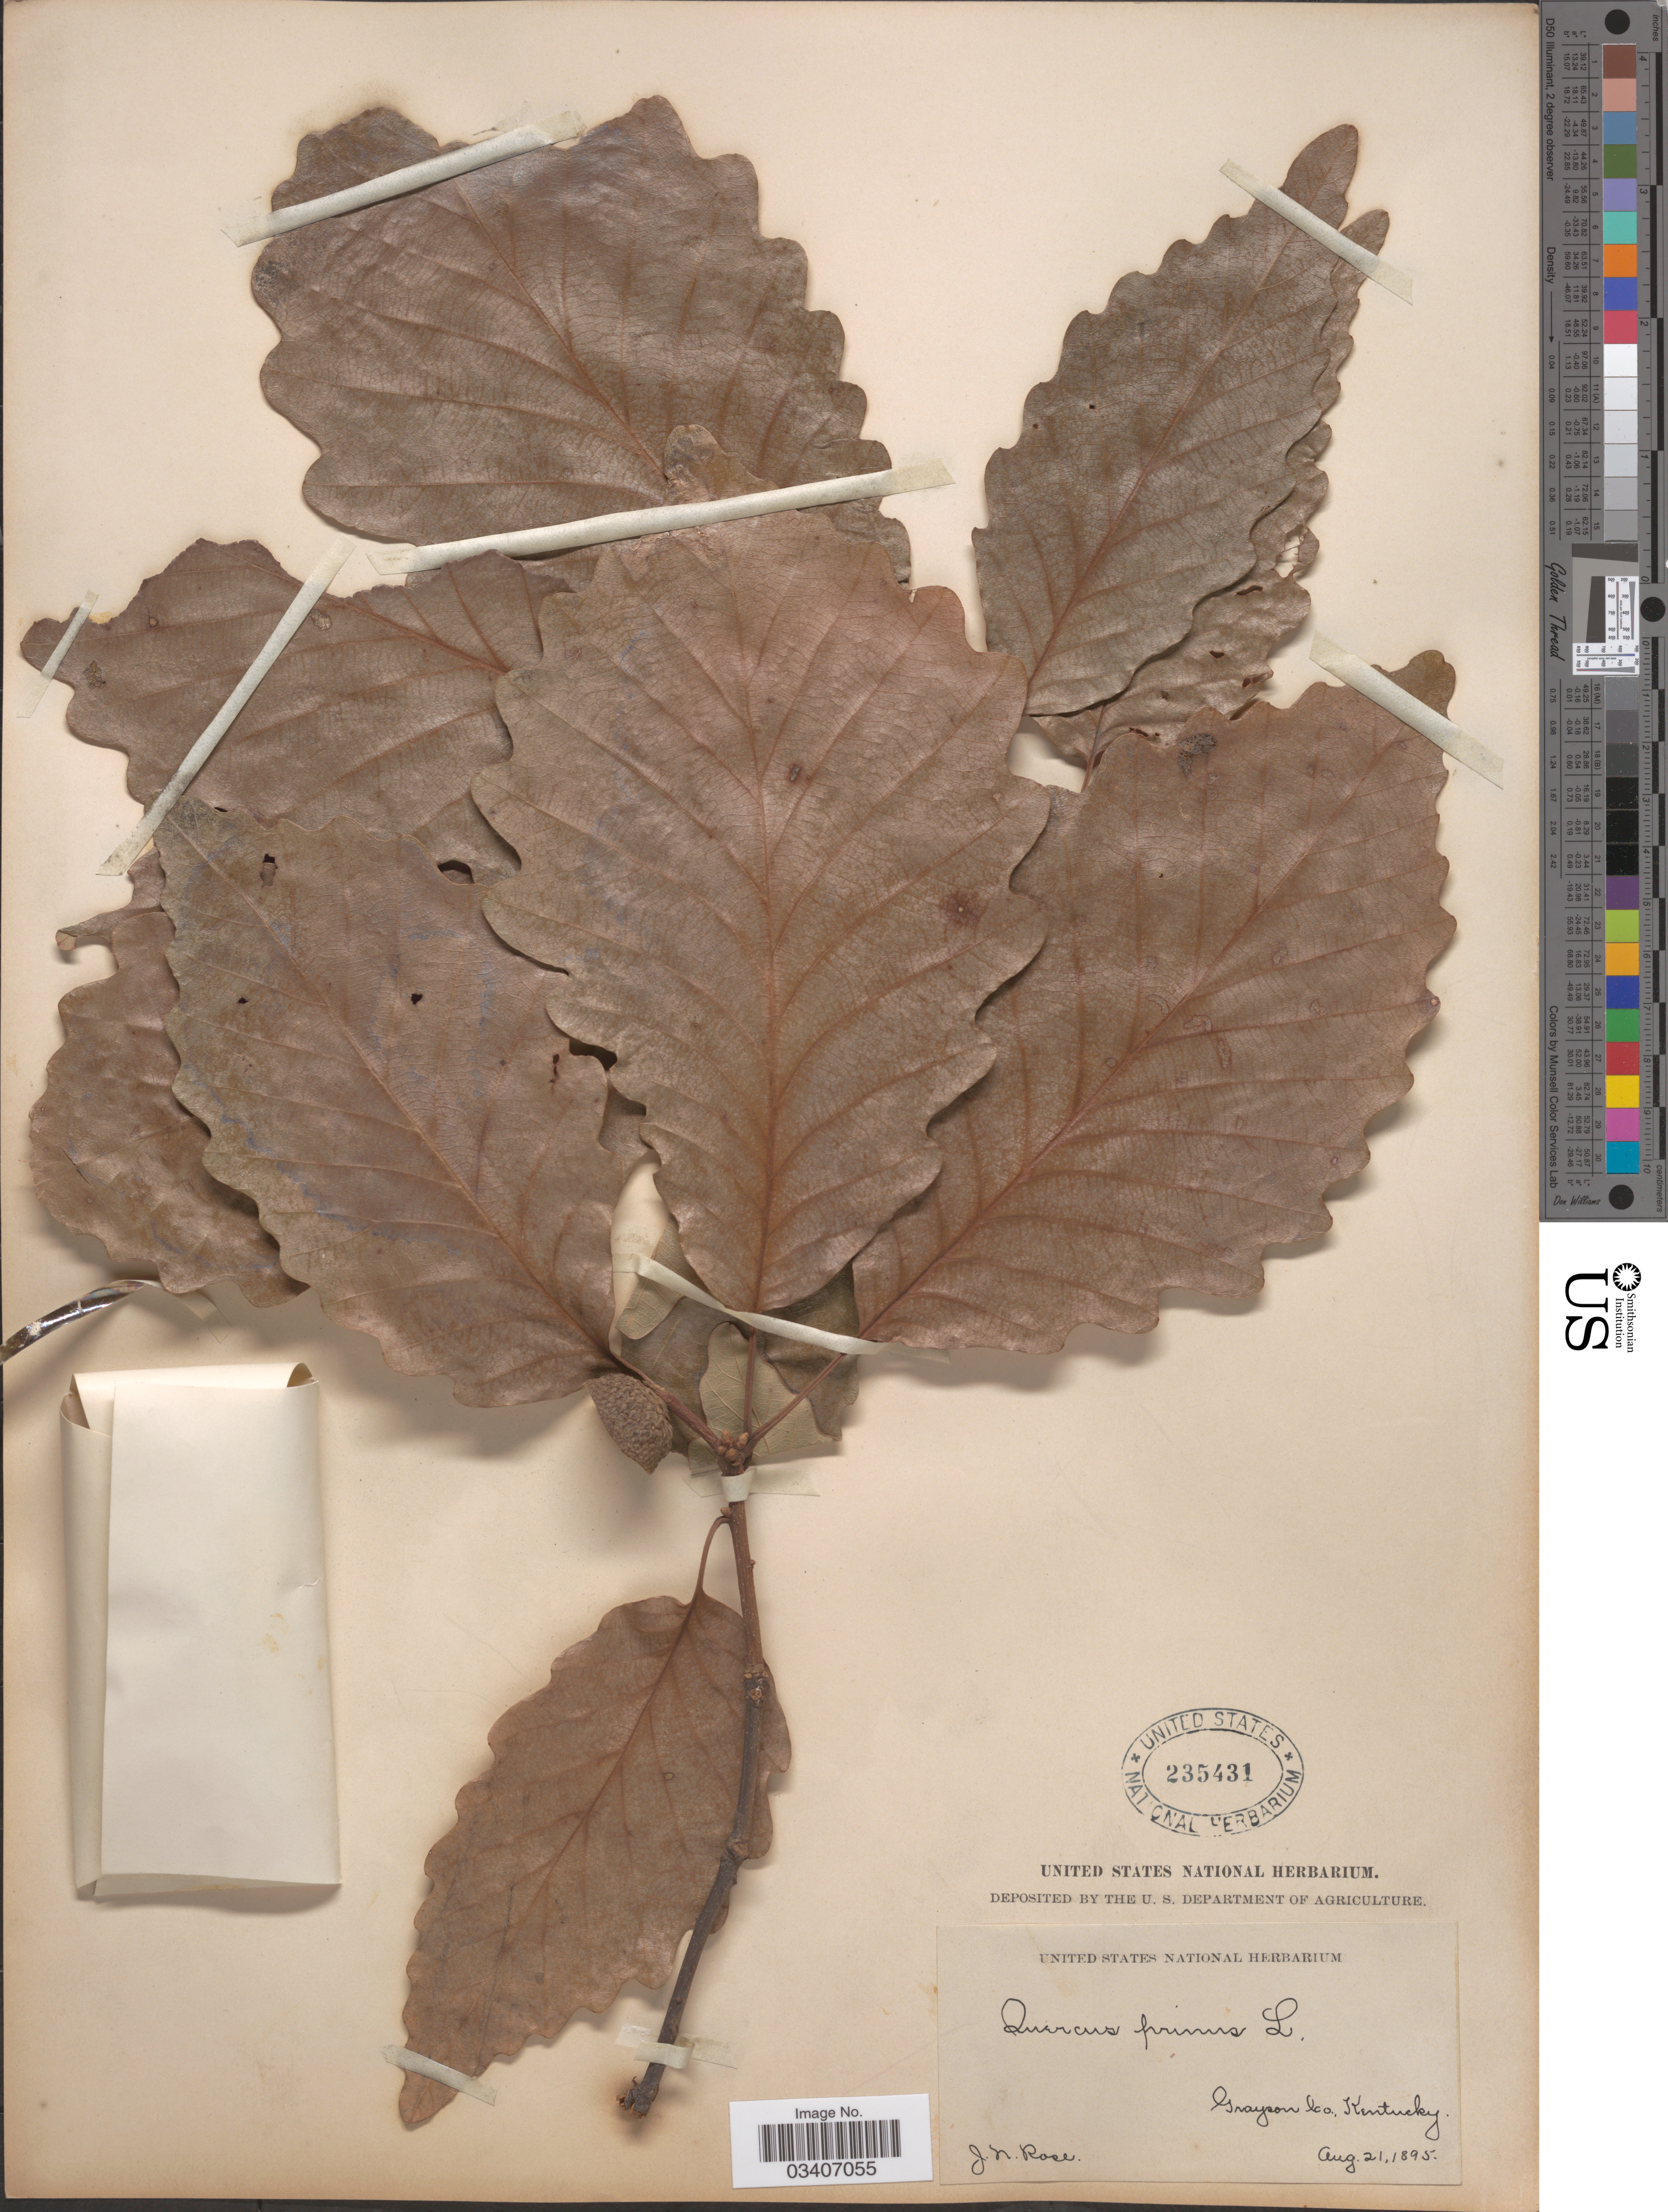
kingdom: Plantae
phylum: Tracheophyta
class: Magnoliopsida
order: Fagales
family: Fagaceae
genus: Quercus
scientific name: Quercus montana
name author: Willd.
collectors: J. N. Rose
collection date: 1895-08-21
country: United States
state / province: Kentucky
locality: Grayson Co.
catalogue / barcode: US 235431